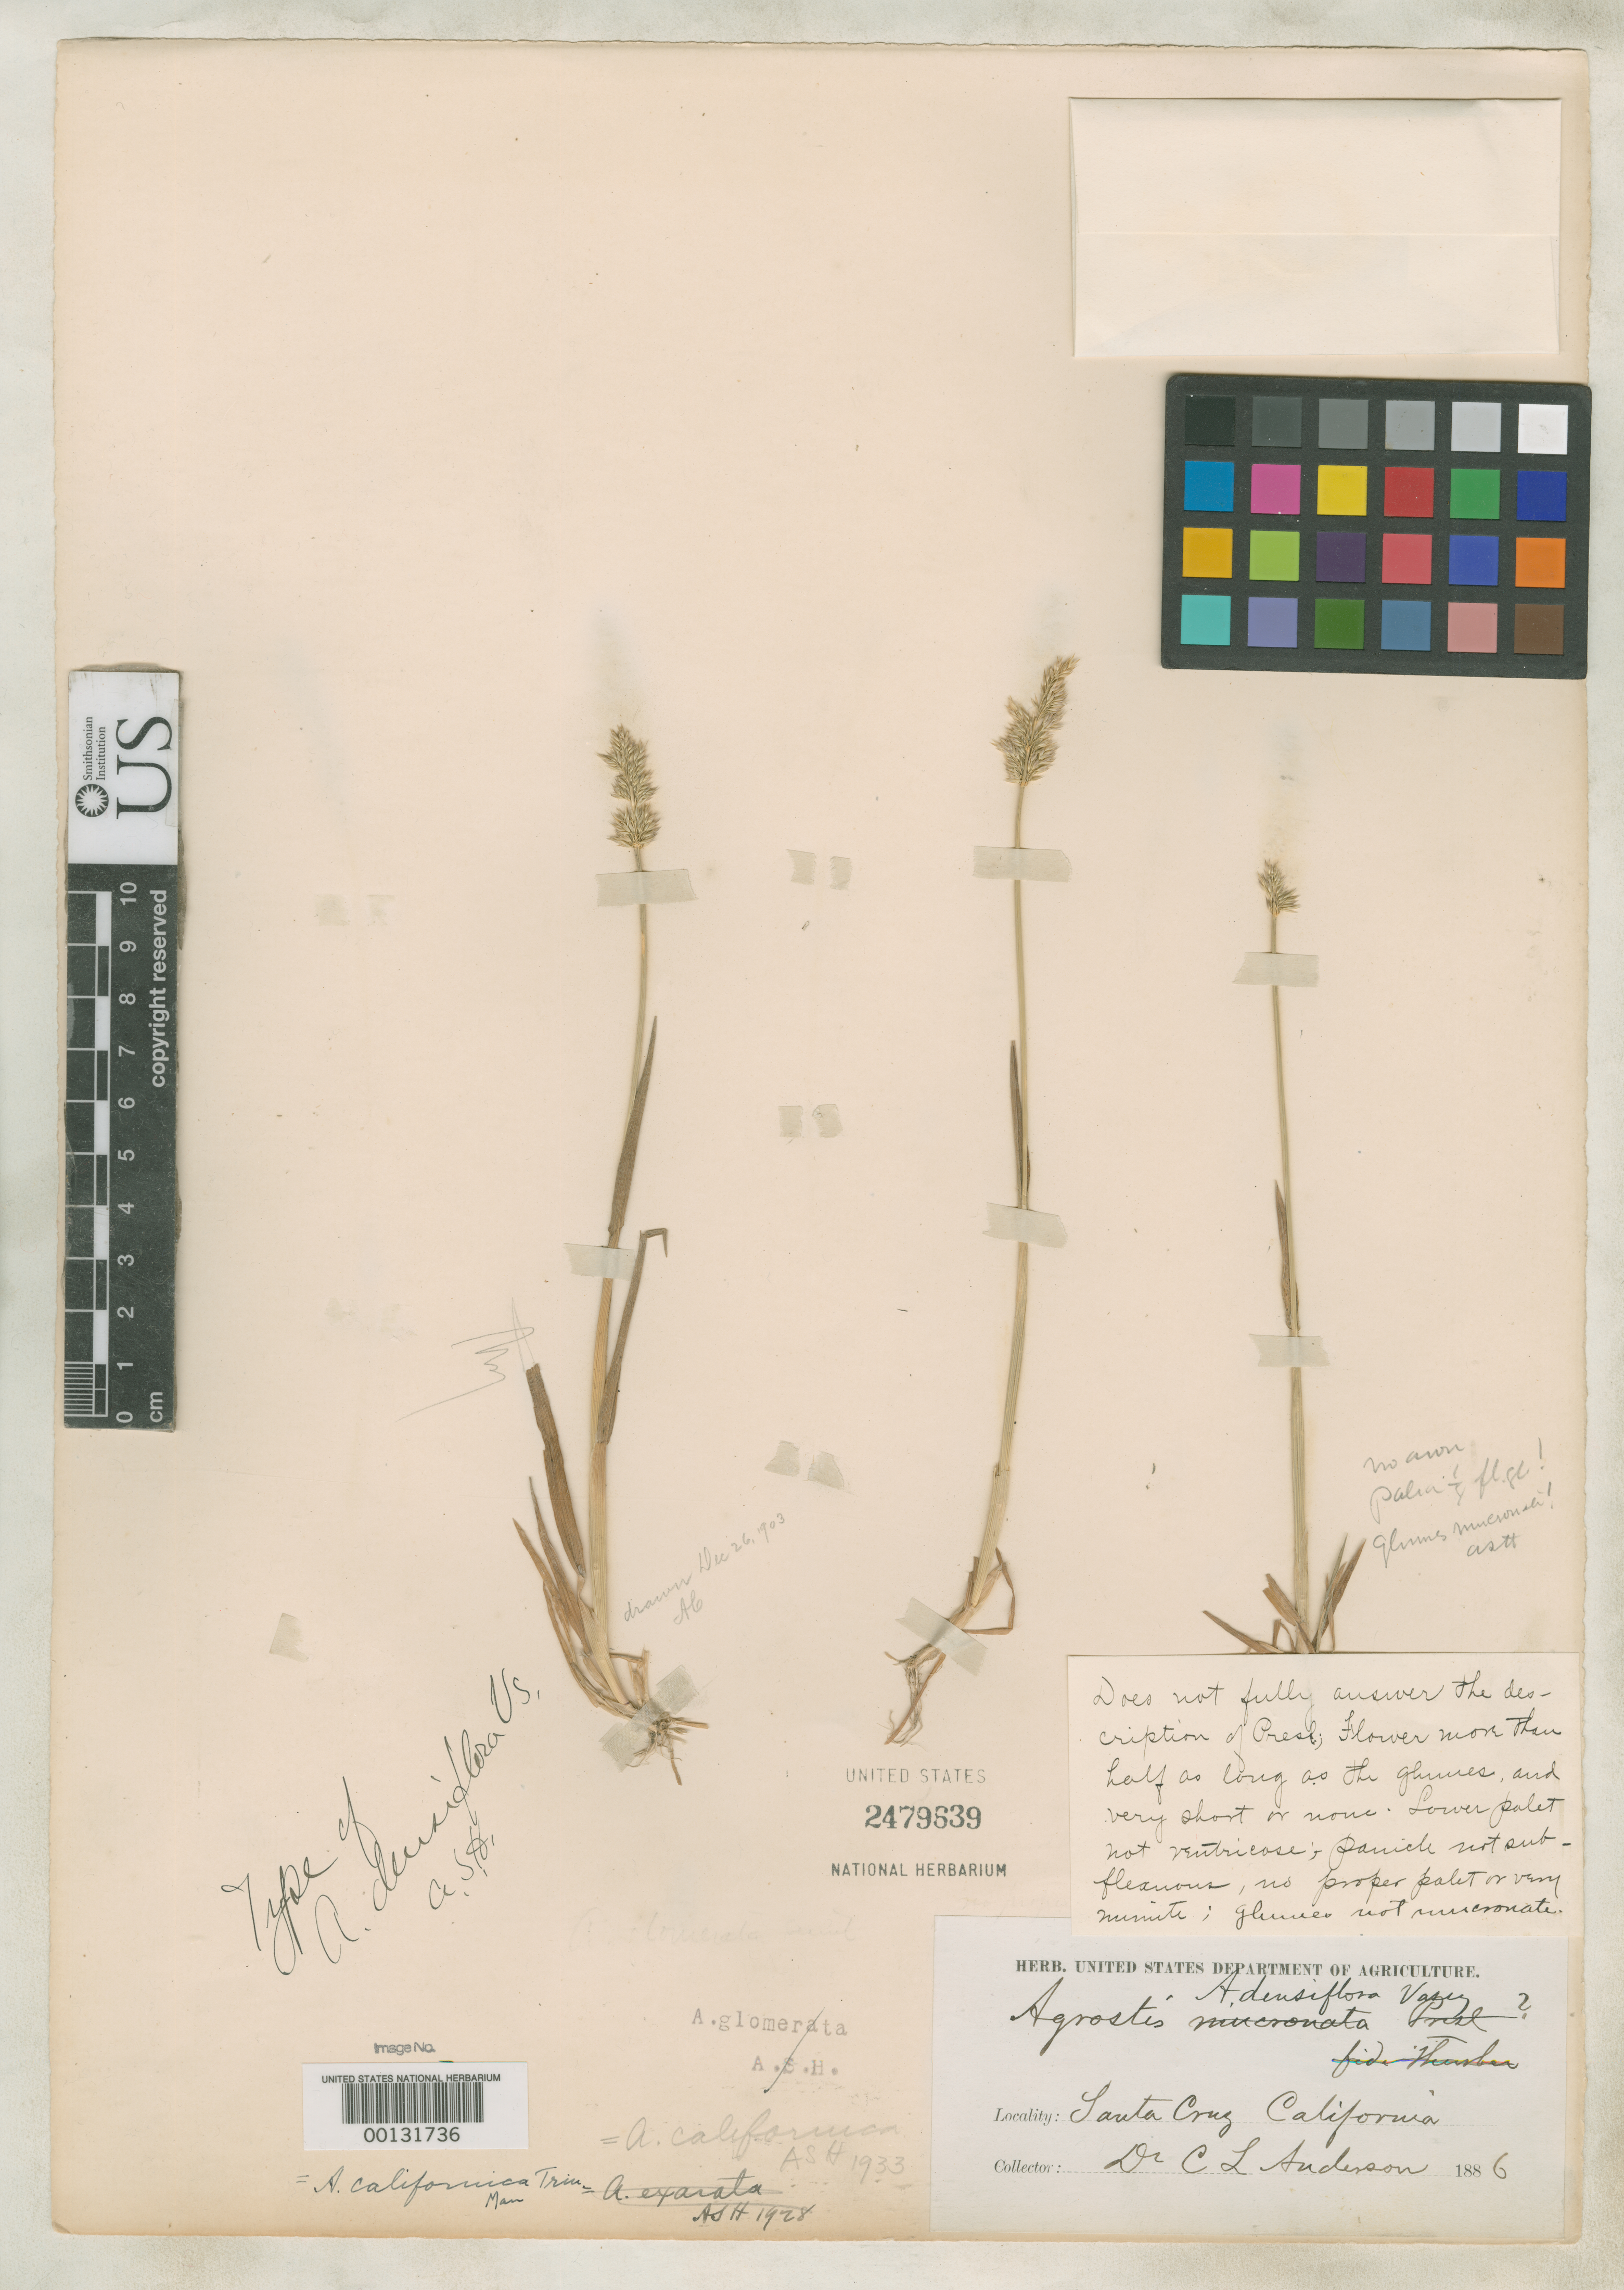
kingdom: Plantae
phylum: Tracheophyta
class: Liliopsida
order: Poales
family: Poaceae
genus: Agrostis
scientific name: Agrostis densiflora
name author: Vasey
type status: Holotype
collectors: C. L. Anderson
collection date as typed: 1886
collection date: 1886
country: United States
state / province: California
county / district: Santa Cruz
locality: Santa Cruz.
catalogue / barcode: US 2479639